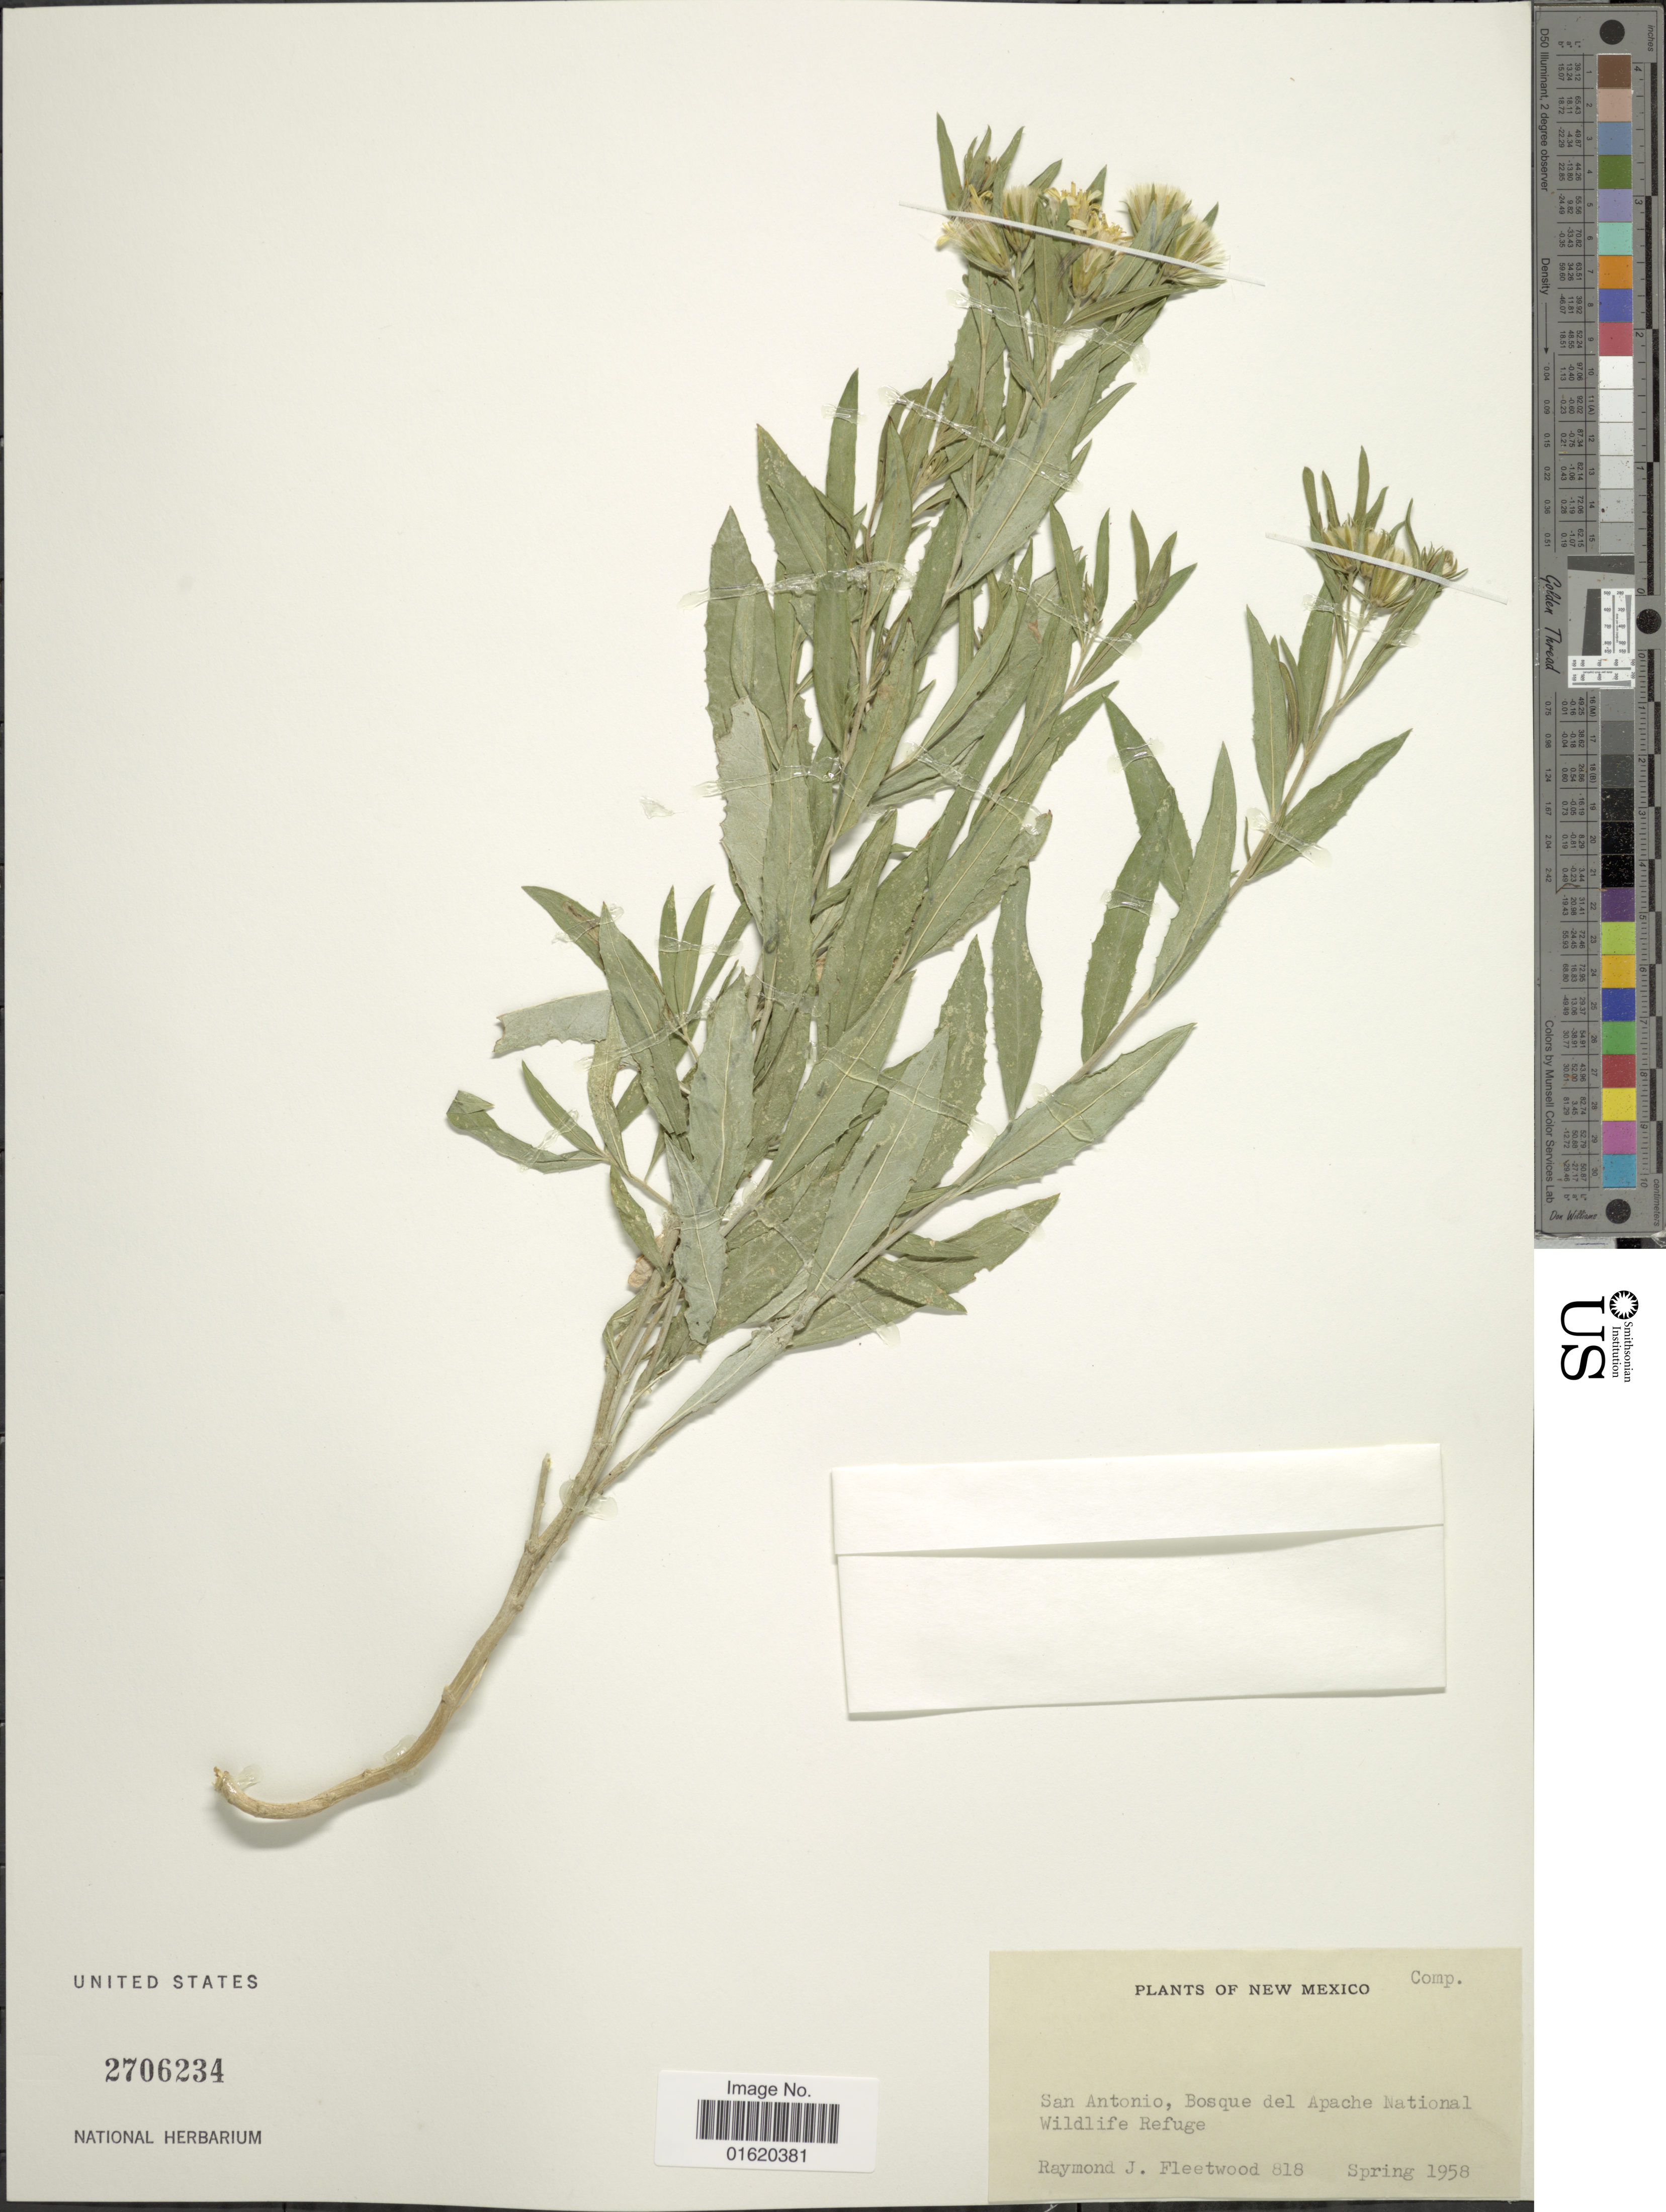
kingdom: Plantae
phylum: Tracheophyta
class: Magnoliopsida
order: Asterales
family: Asteraceae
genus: Trixis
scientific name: Trixis californica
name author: Kellogg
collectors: R. J. Fleetwood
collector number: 818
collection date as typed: Spring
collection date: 1958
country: United States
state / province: New Mexico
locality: San Antonio, Bosque del Apache National Wildlife Refuge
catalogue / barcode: US 2706234